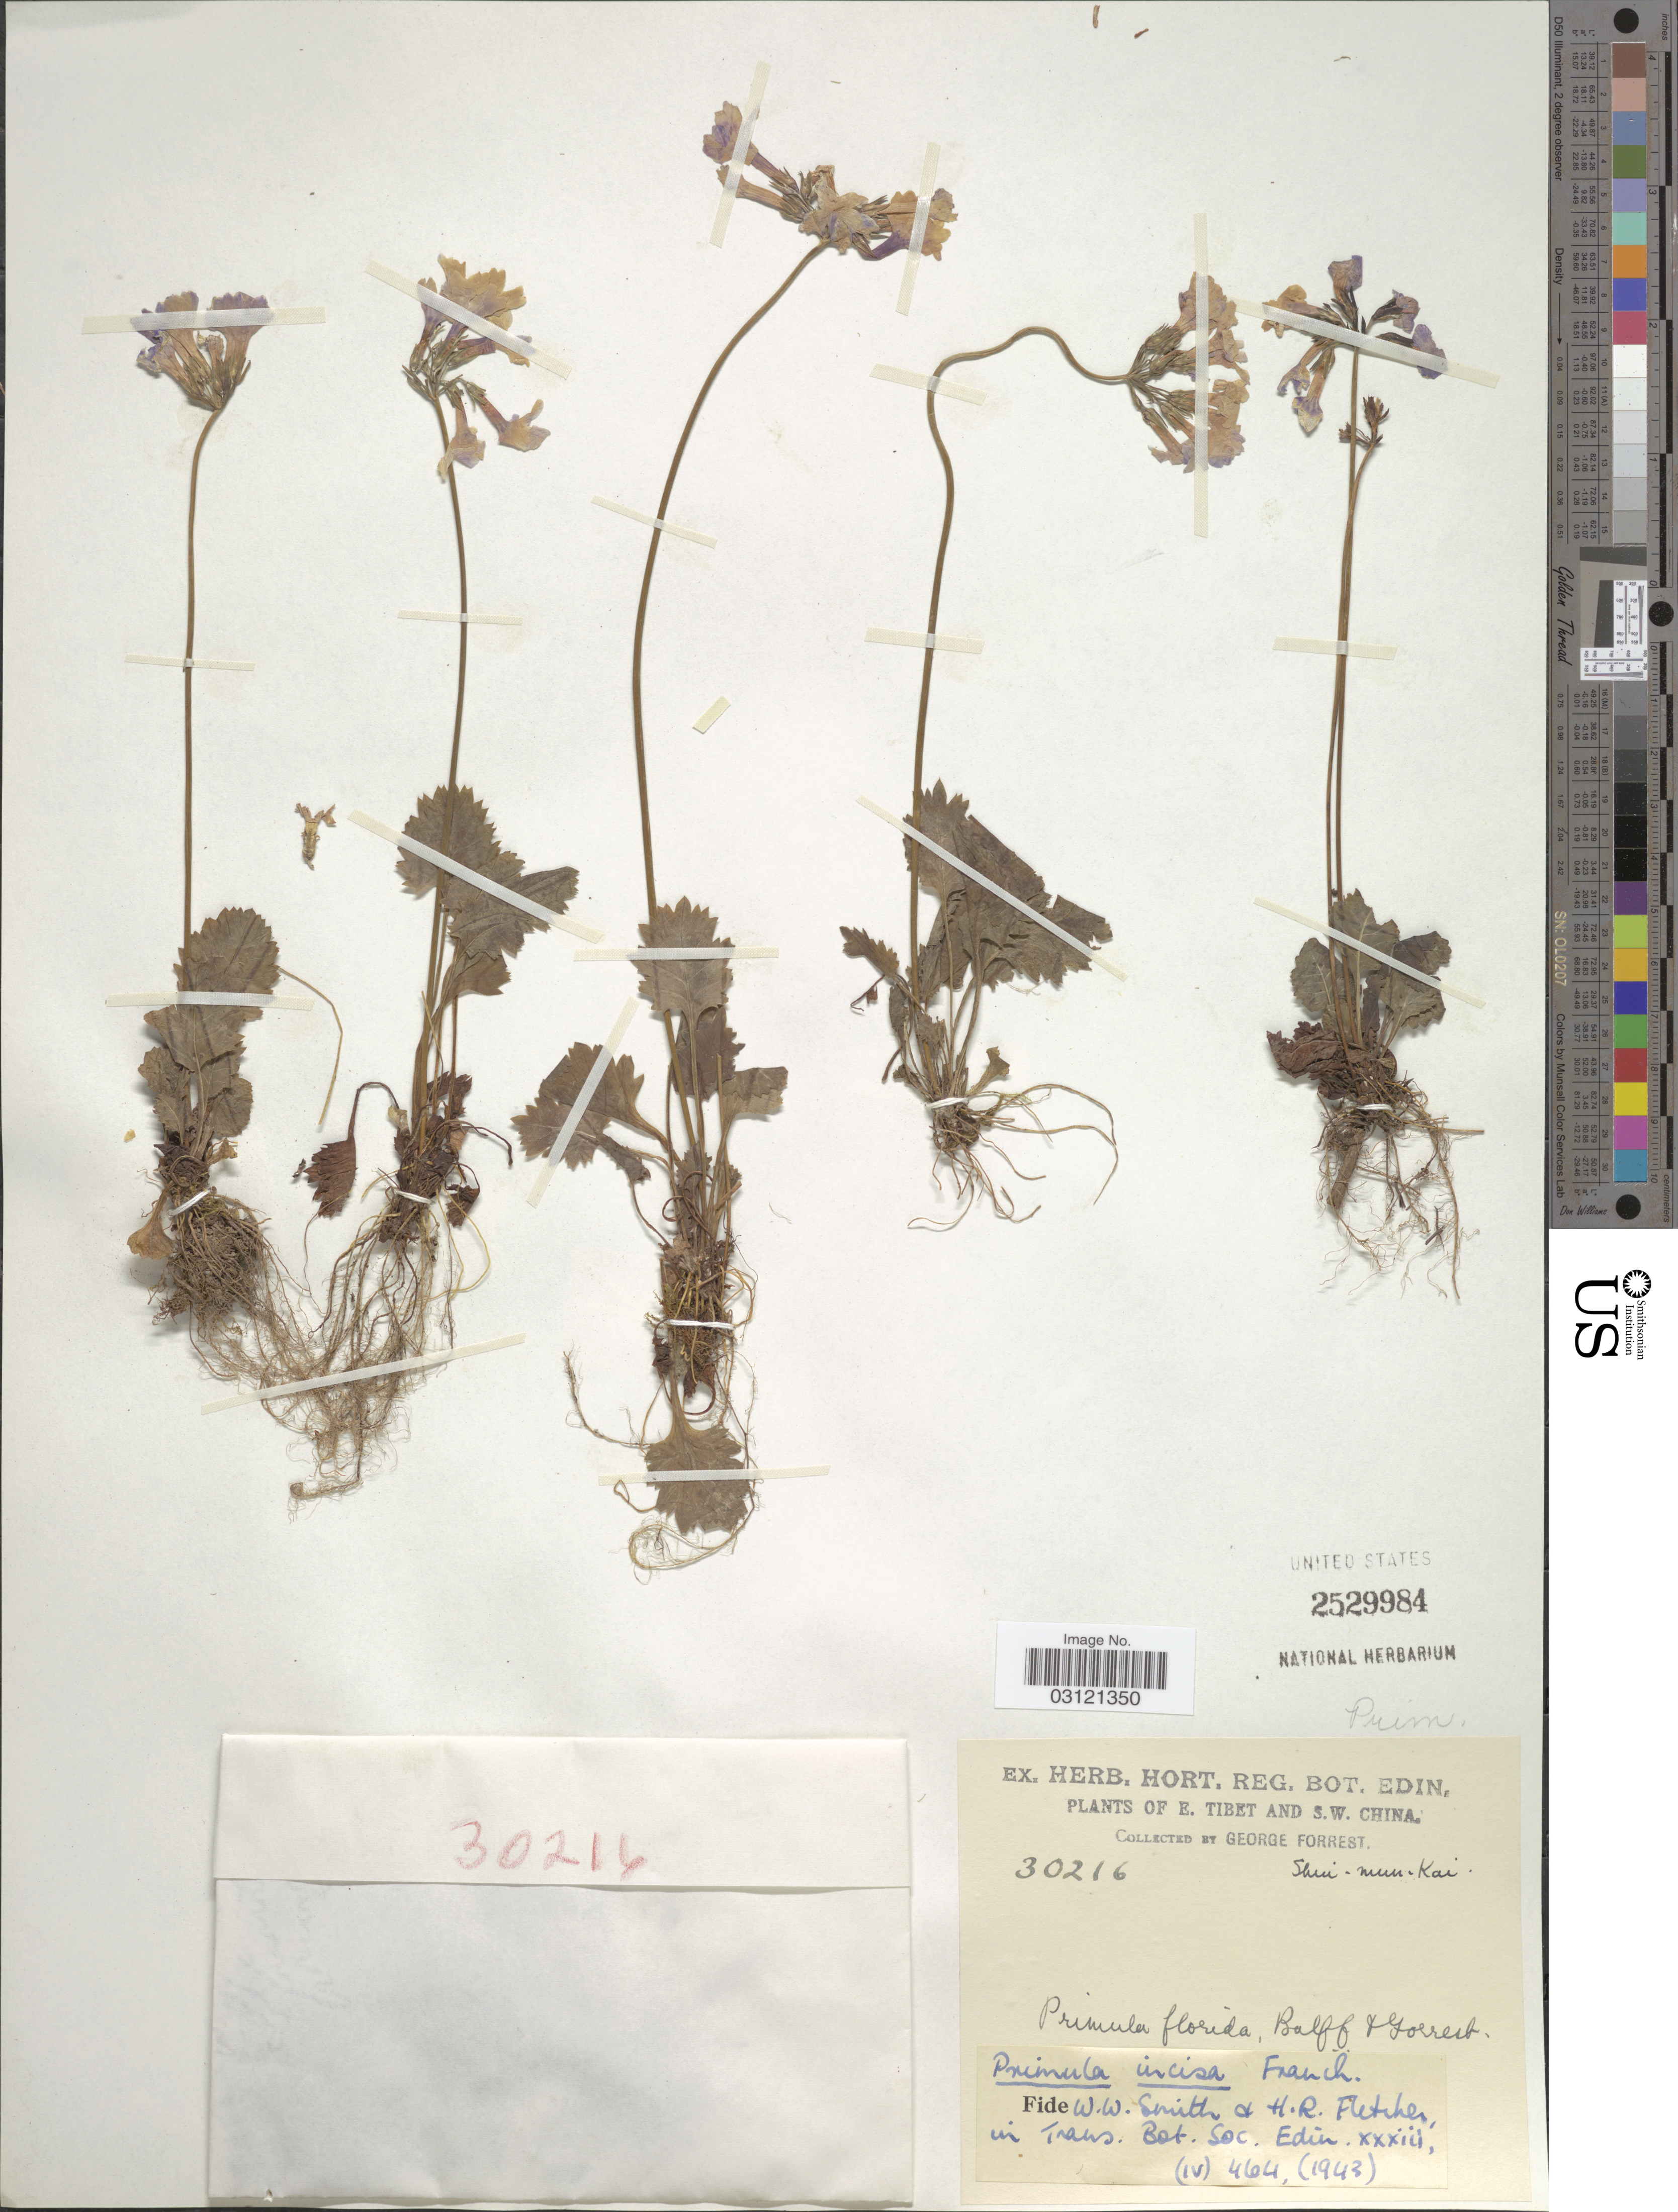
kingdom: Plantae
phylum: Tracheophyta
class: Magnoliopsida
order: Ericales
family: Primulaceae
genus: Primula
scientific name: Primula incisa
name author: Franch.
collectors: G. Forrest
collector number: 30216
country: China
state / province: Xizang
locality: E. Tibet and S.W. China, Shiu-mun-Kai.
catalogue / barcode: US 2529984